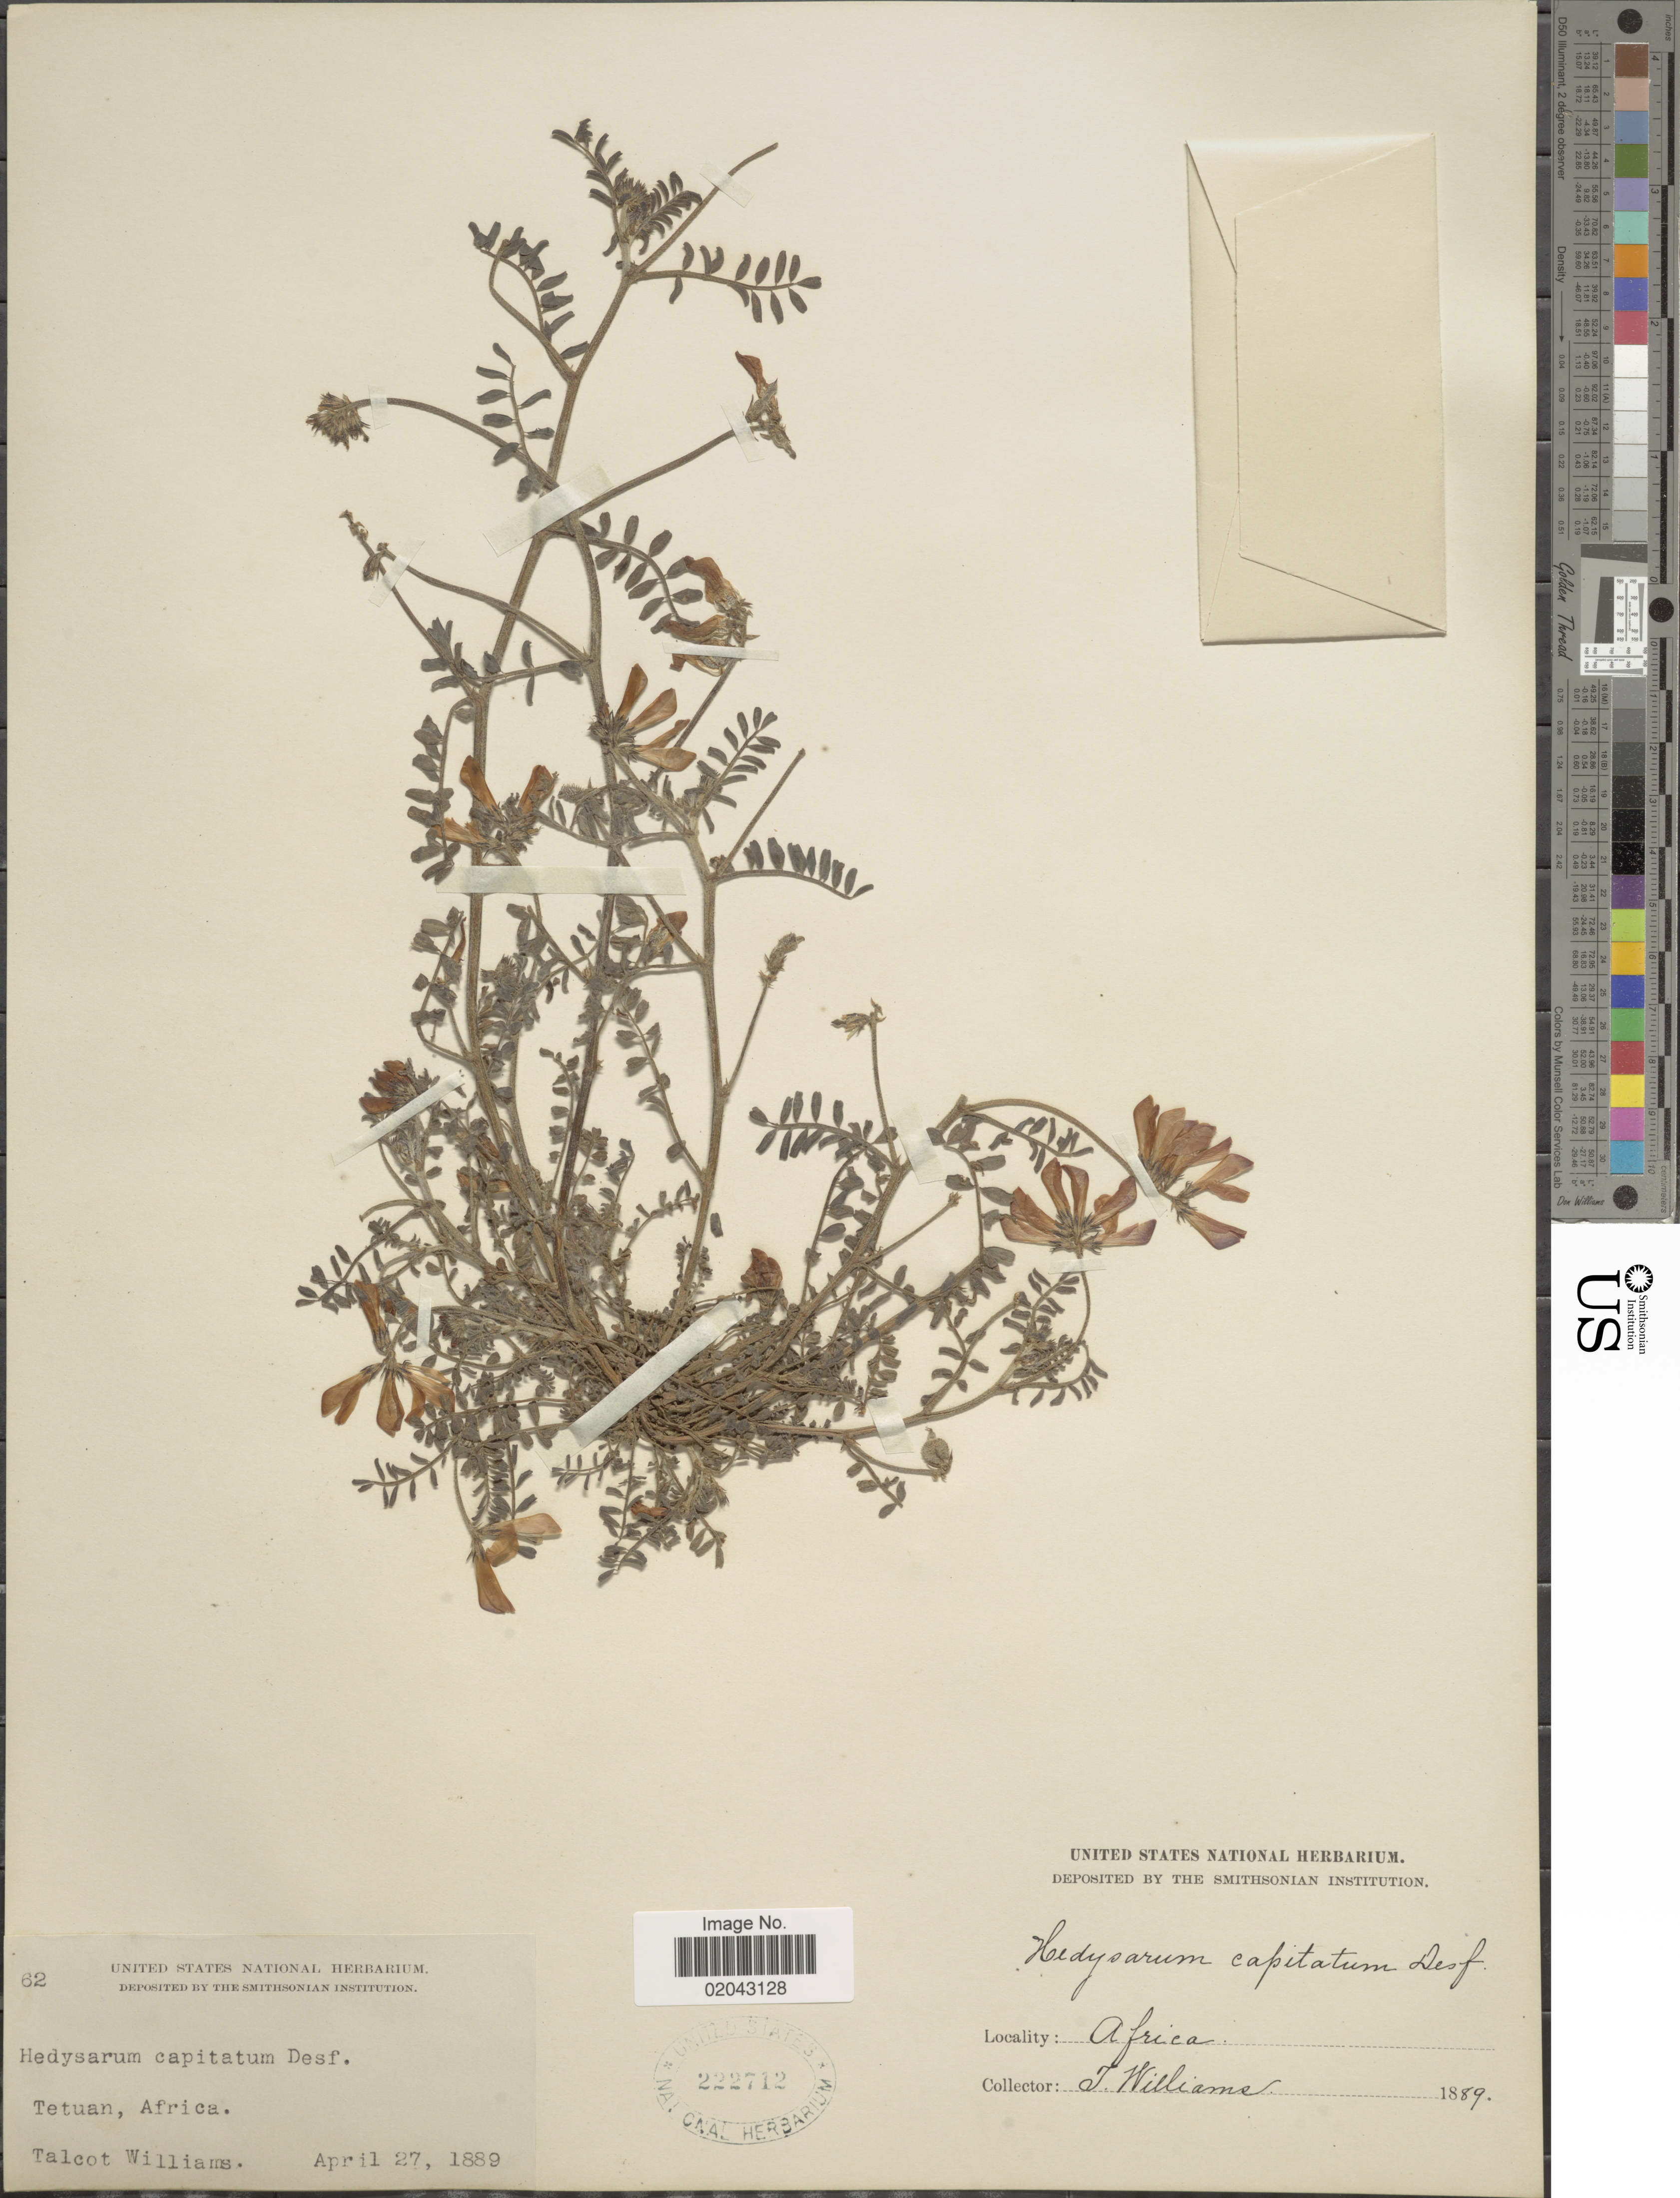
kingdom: Plantae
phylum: Tracheophyta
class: Magnoliopsida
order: Fabales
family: Fabaceae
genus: Hedysarum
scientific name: Hedysarum capitatum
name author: Burm. f.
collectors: T. Williams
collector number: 62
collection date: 1889-04-27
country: Morocco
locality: Africa, Tetuan, Africa.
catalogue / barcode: US 222712